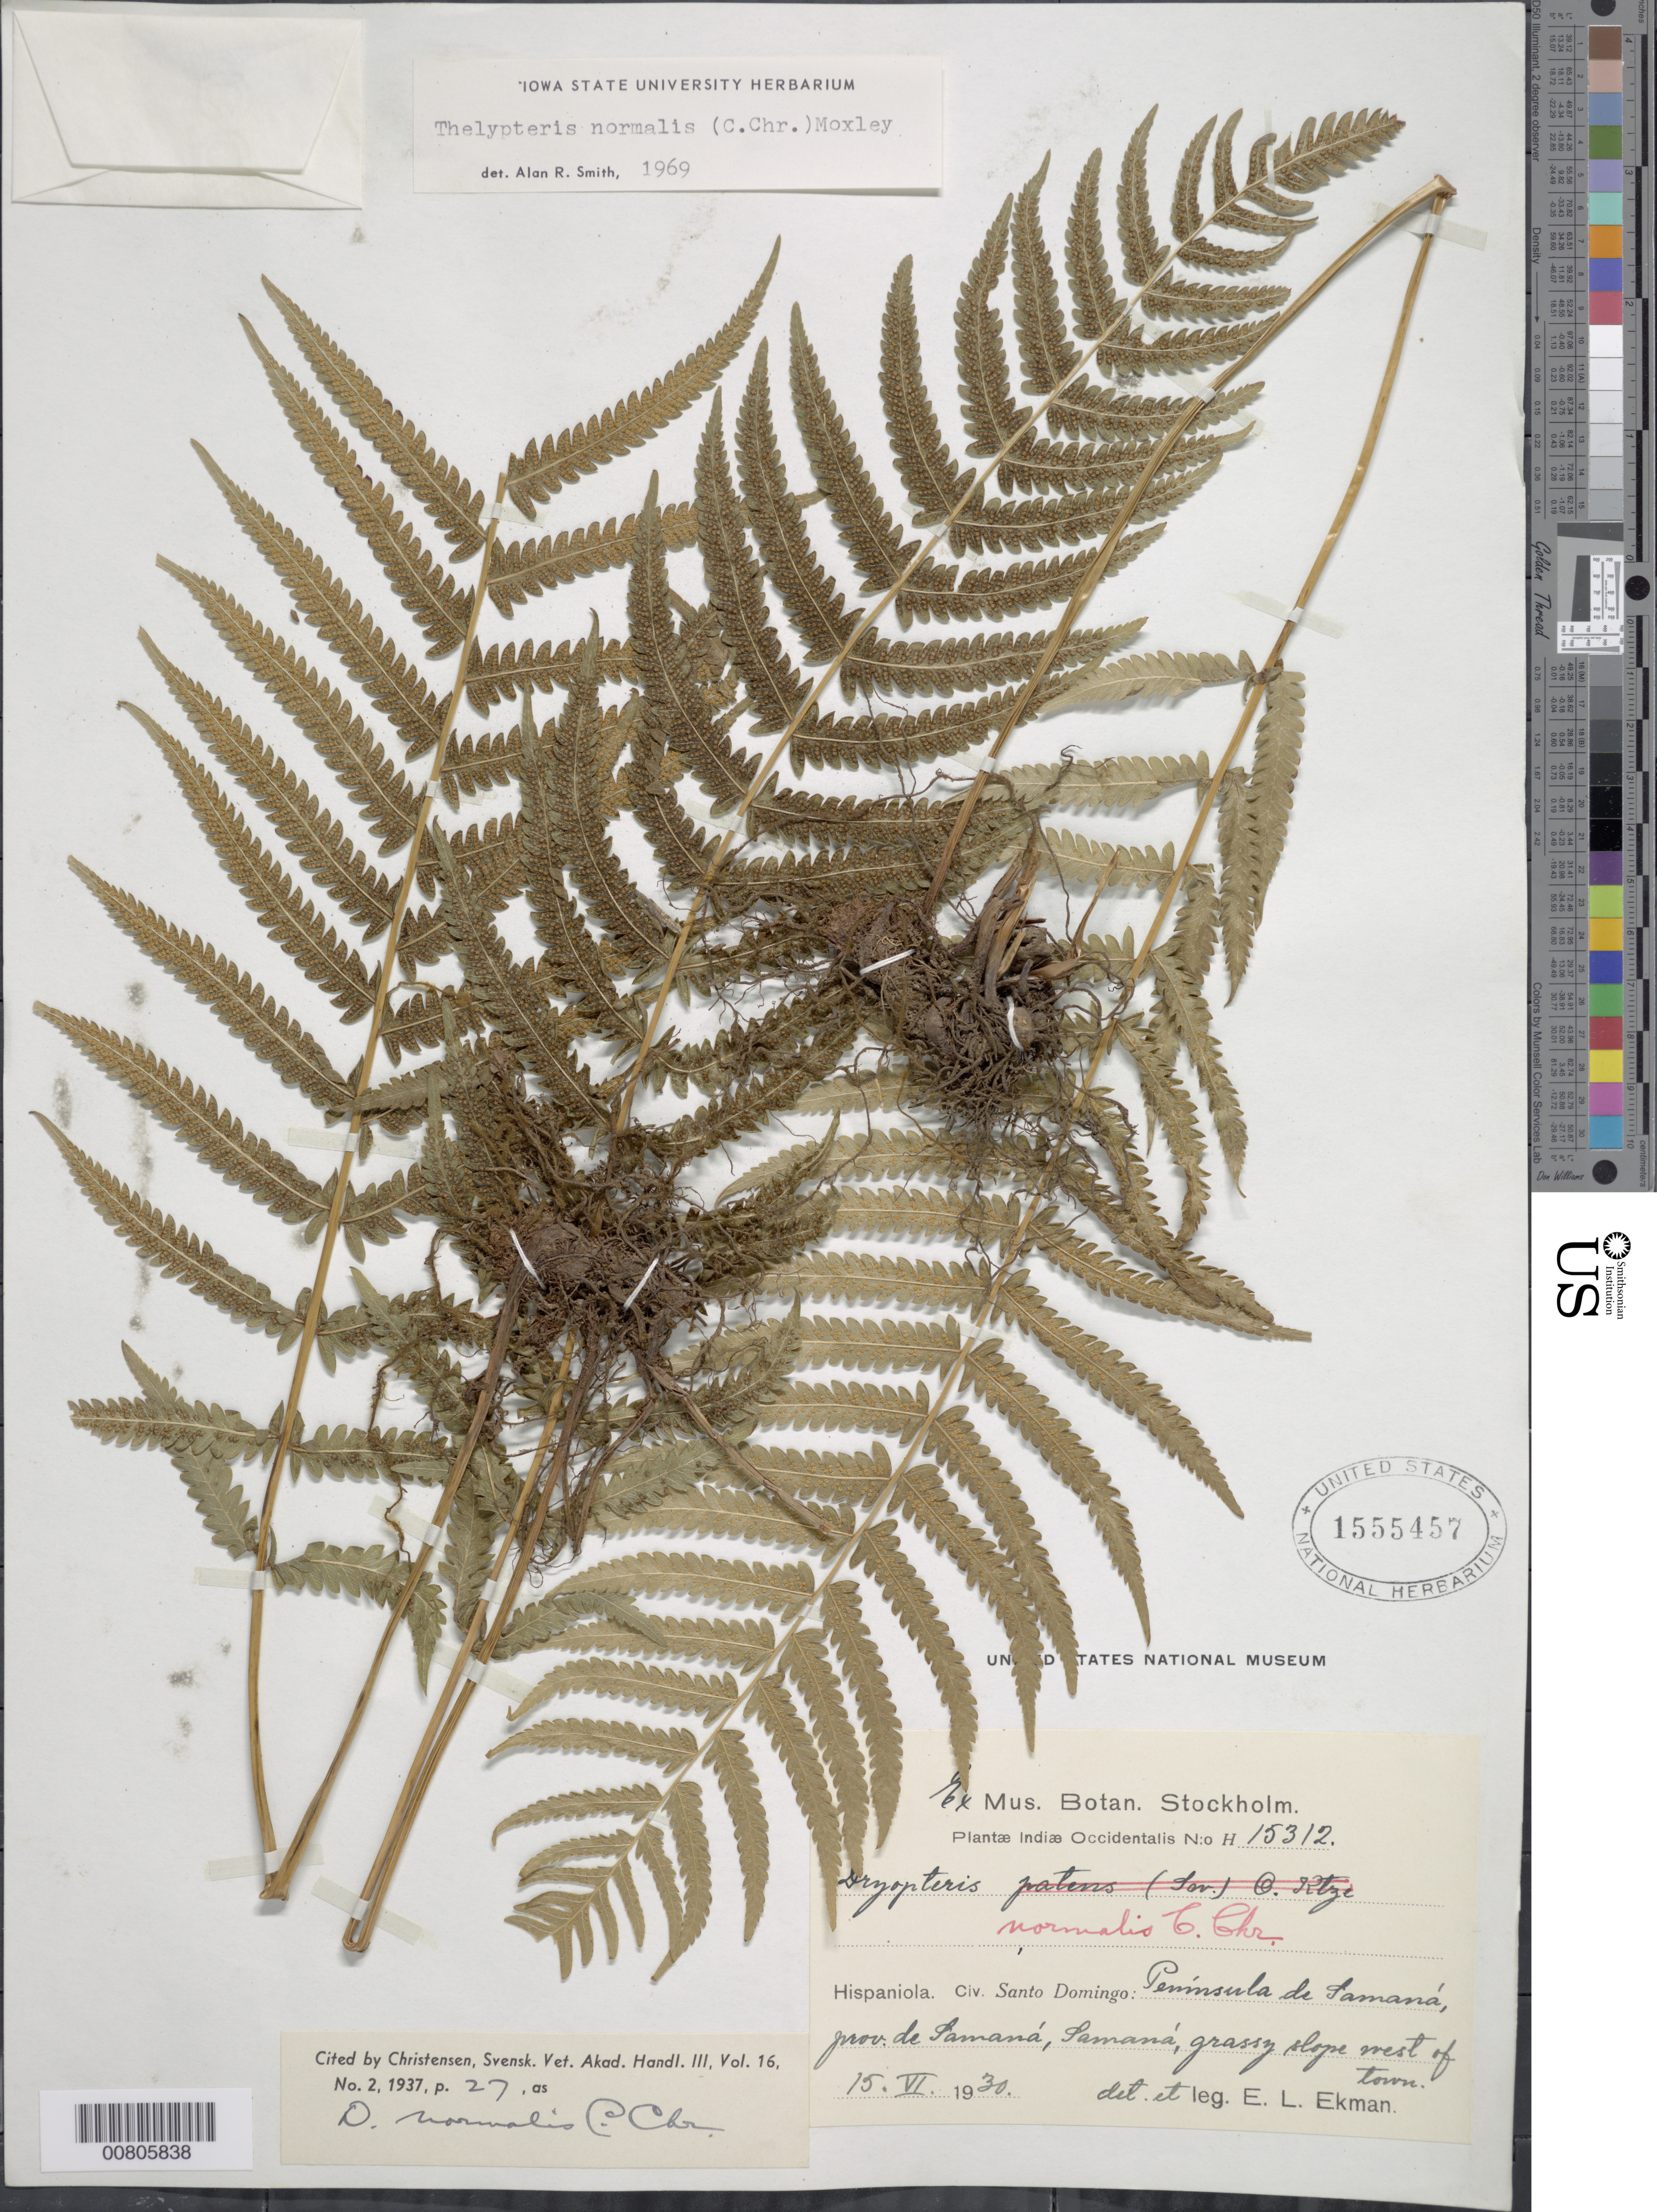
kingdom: Plantae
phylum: Tracheophyta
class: Polypodiopsida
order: Polypodiales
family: Thelypteridaceae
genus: Christella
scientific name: Christella kunthii comb. ined.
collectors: E. L. Ekman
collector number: H 15312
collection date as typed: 15 Jun 1930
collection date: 1930-06-15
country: Dominican Republic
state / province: Samana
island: Hispaniola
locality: Peninsula de Samaná, Samaná, W of town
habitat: Grassy slope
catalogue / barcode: US 1555457